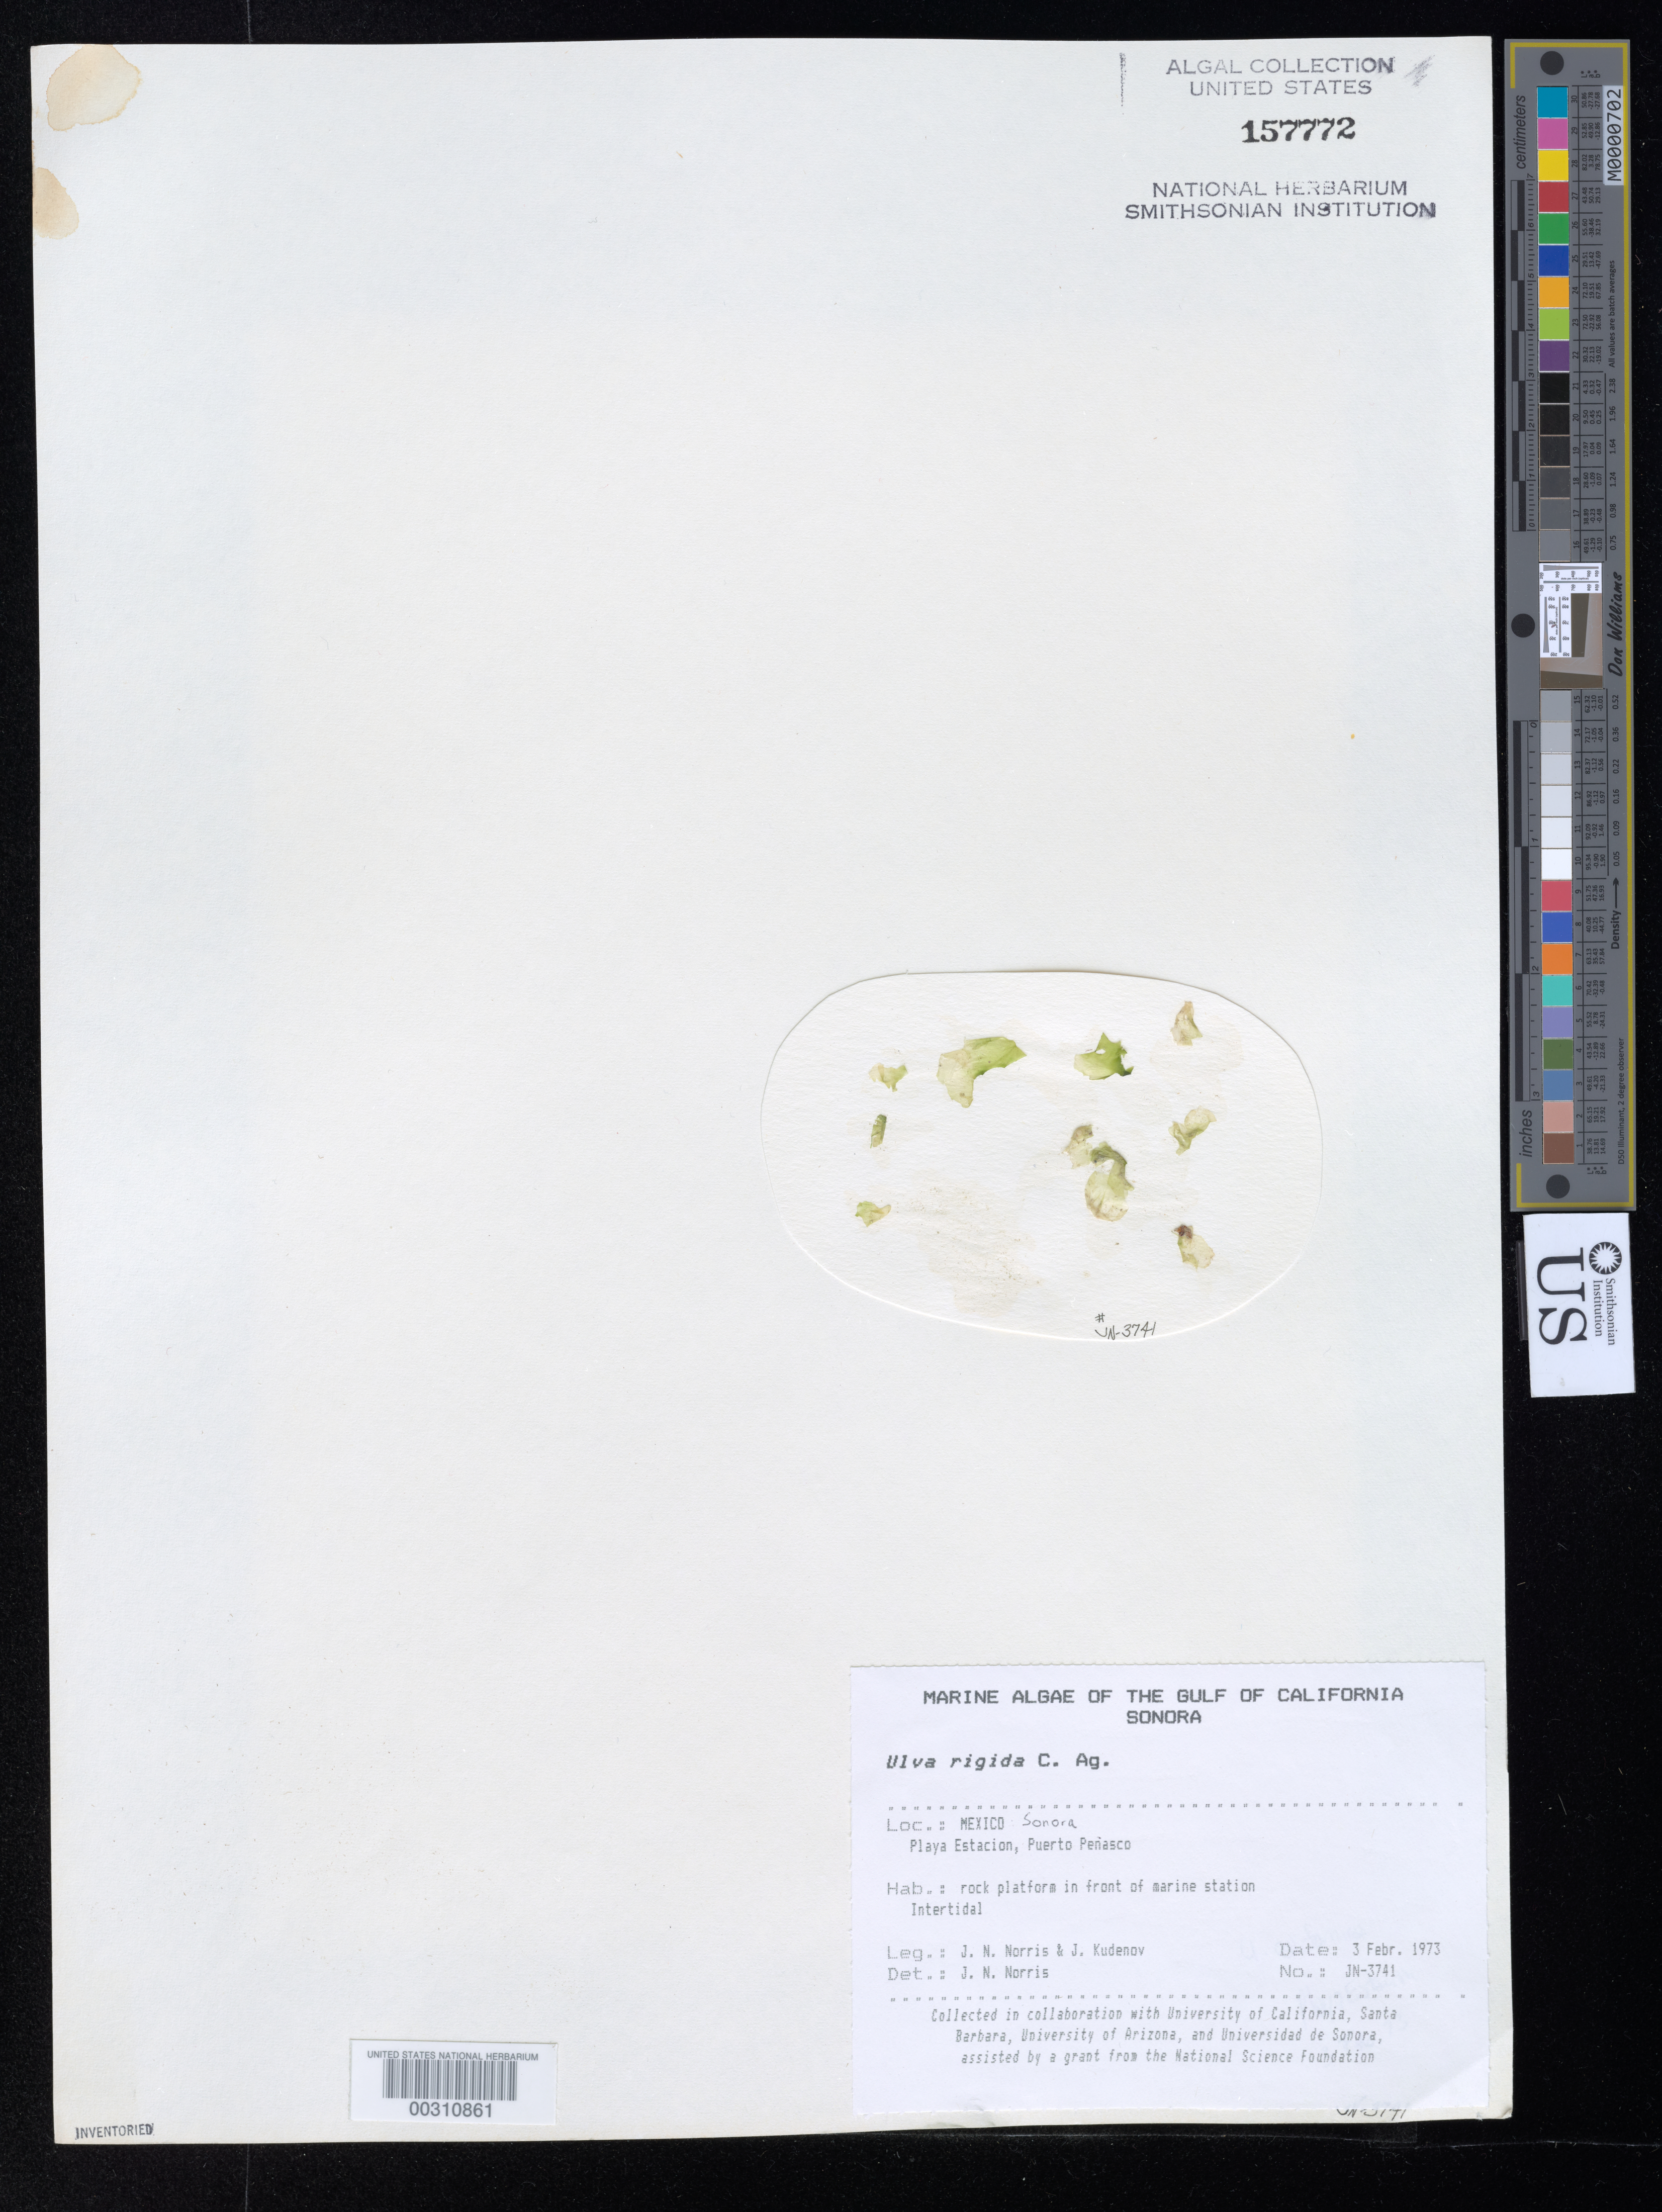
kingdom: Plantae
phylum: Chlorophyta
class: Ulvophyceae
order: Ulvales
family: Ulvaceae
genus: Ulva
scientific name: Ulva rigida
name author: C. Agardh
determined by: Norris, James N.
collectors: J. N. Norris & J. Kudenov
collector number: JN-3741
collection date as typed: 03 Feb 1973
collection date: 1973-02-03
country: Mexico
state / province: Sonora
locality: Playa Estacion, Puerto Penasco, marine laboratory shore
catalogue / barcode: US 157772